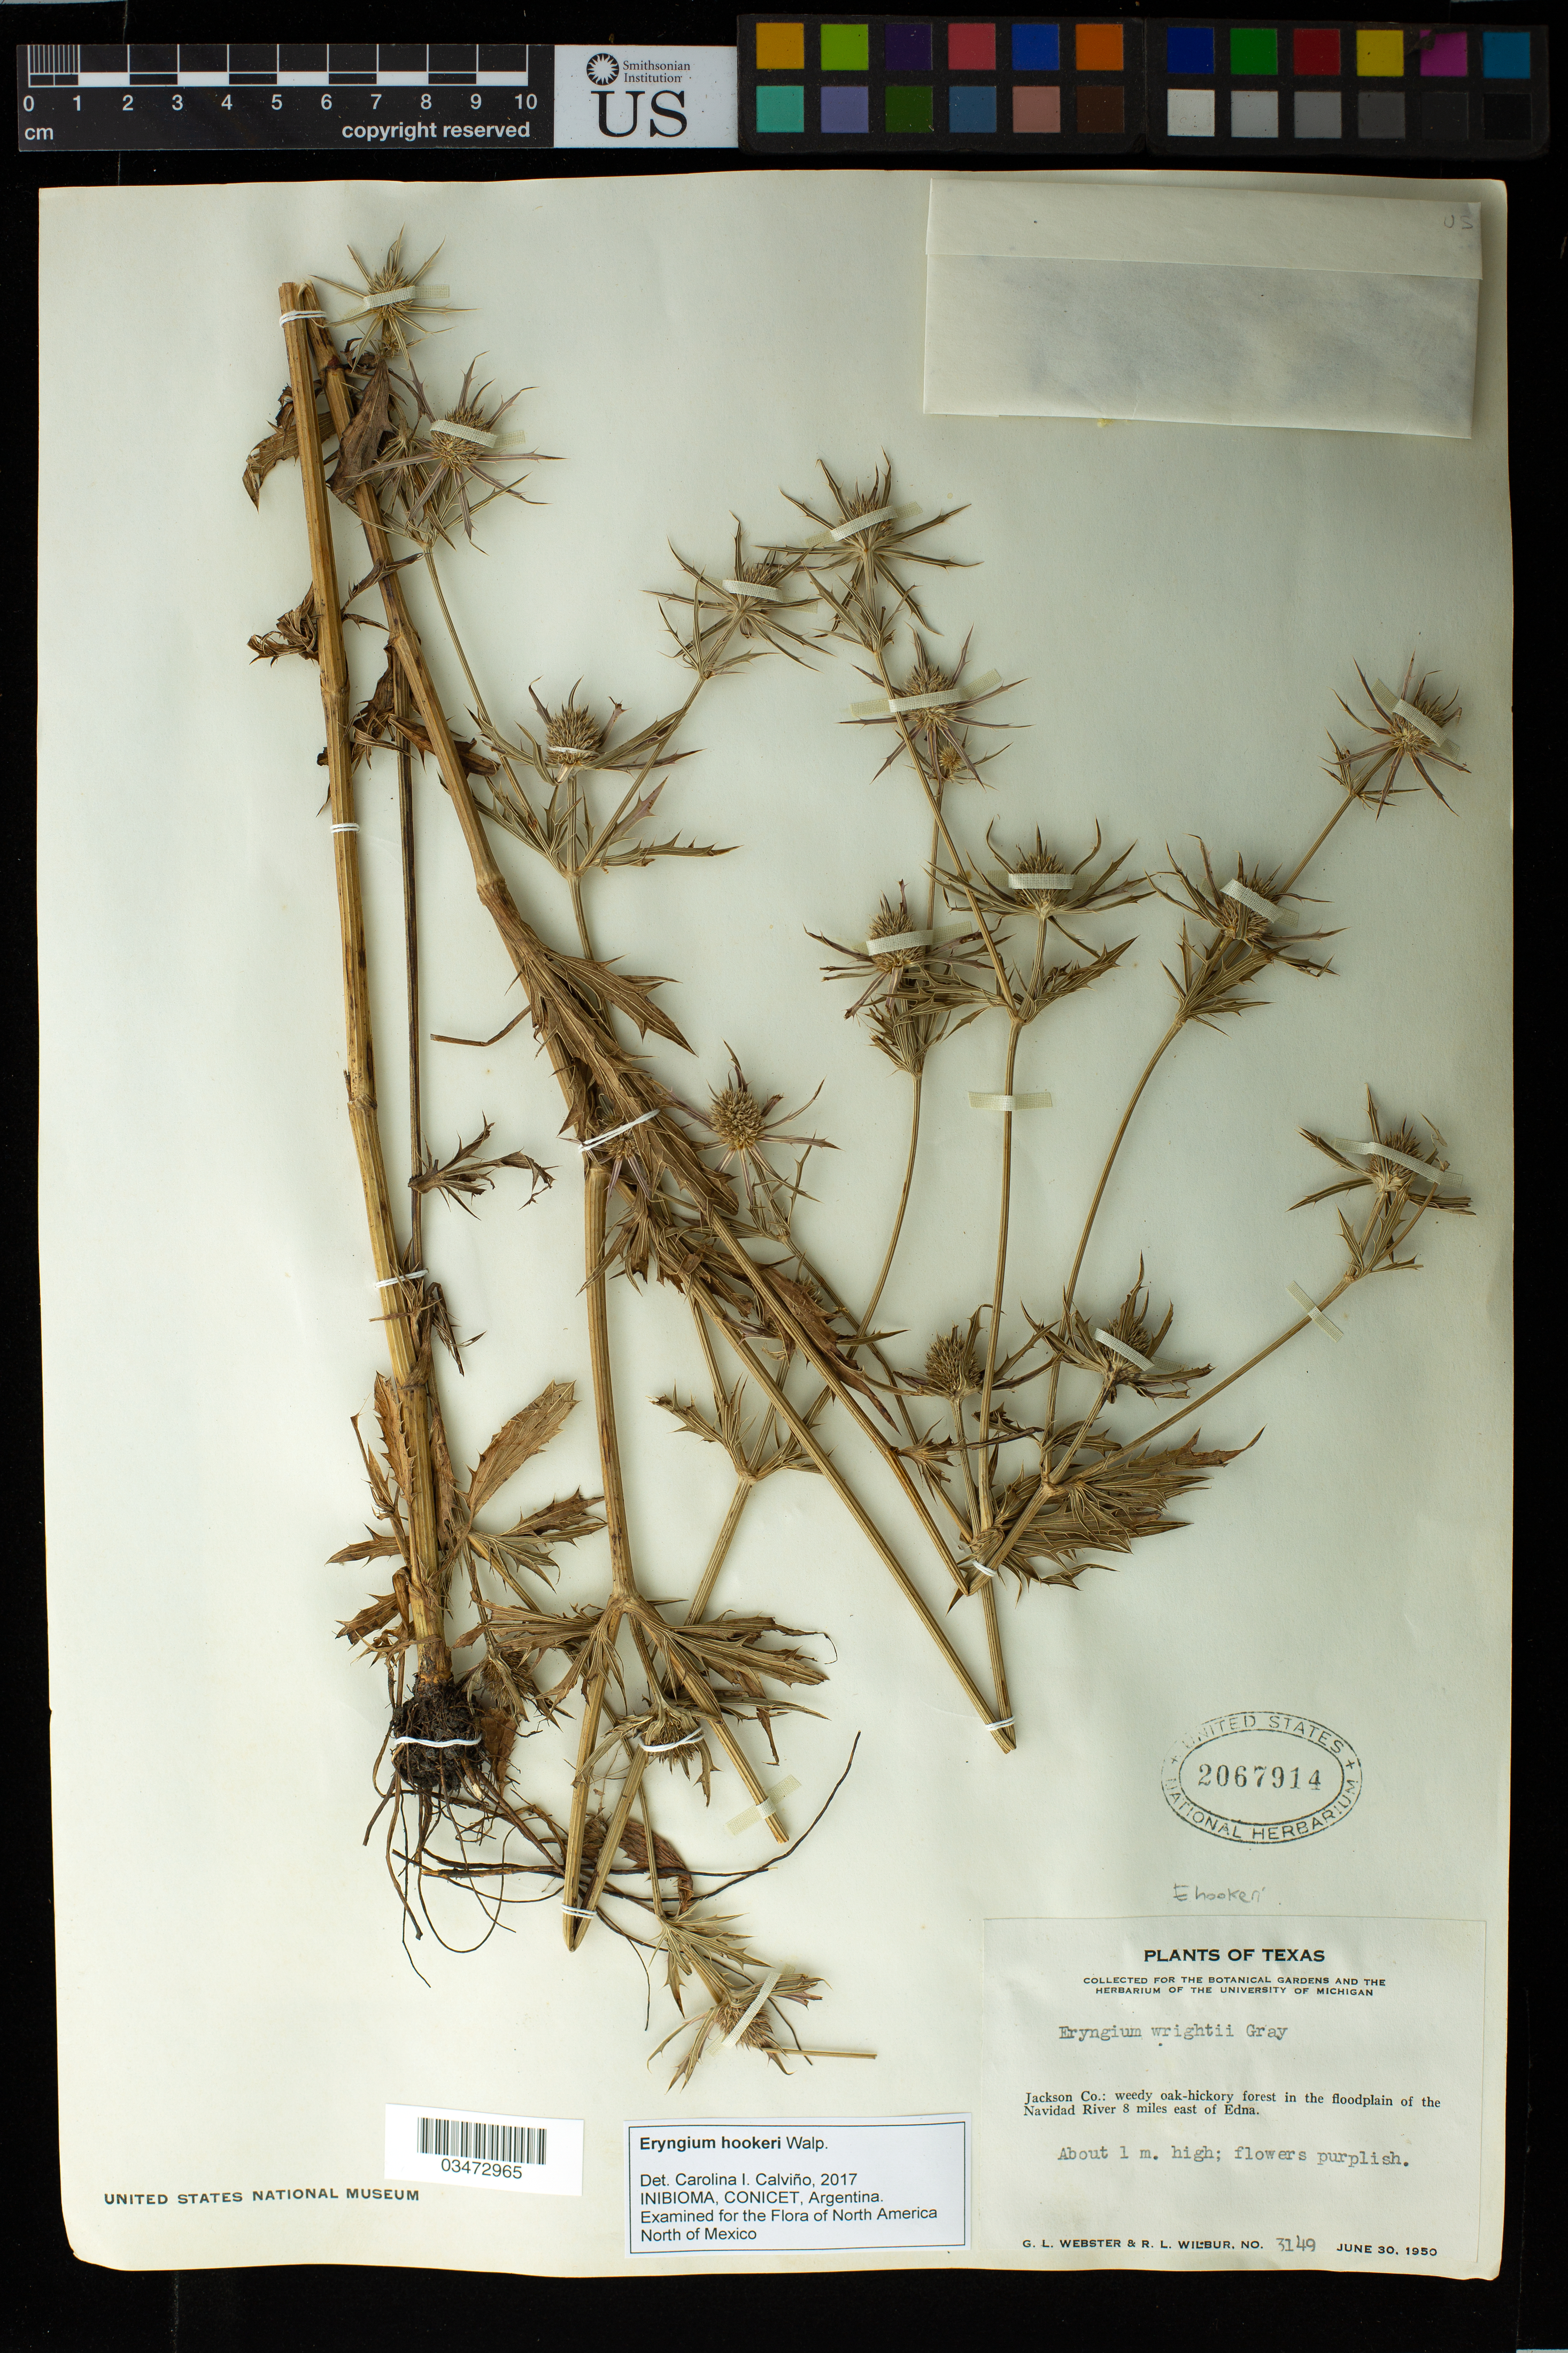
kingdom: Plantae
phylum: Tracheophyta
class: Magnoliopsida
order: Apiales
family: Apiaceae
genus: Eryngium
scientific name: Eryngium hookeri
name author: Walp.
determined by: Calviño, C. I.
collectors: G. L. Webster & R. L. Wilbur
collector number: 3149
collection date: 1950-06-30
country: United States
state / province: Texas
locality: Jackson Co.: weedy oak-hickory forest in the floodplain of the Navidad River 8 miles east of Edna.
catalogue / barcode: US 2067914